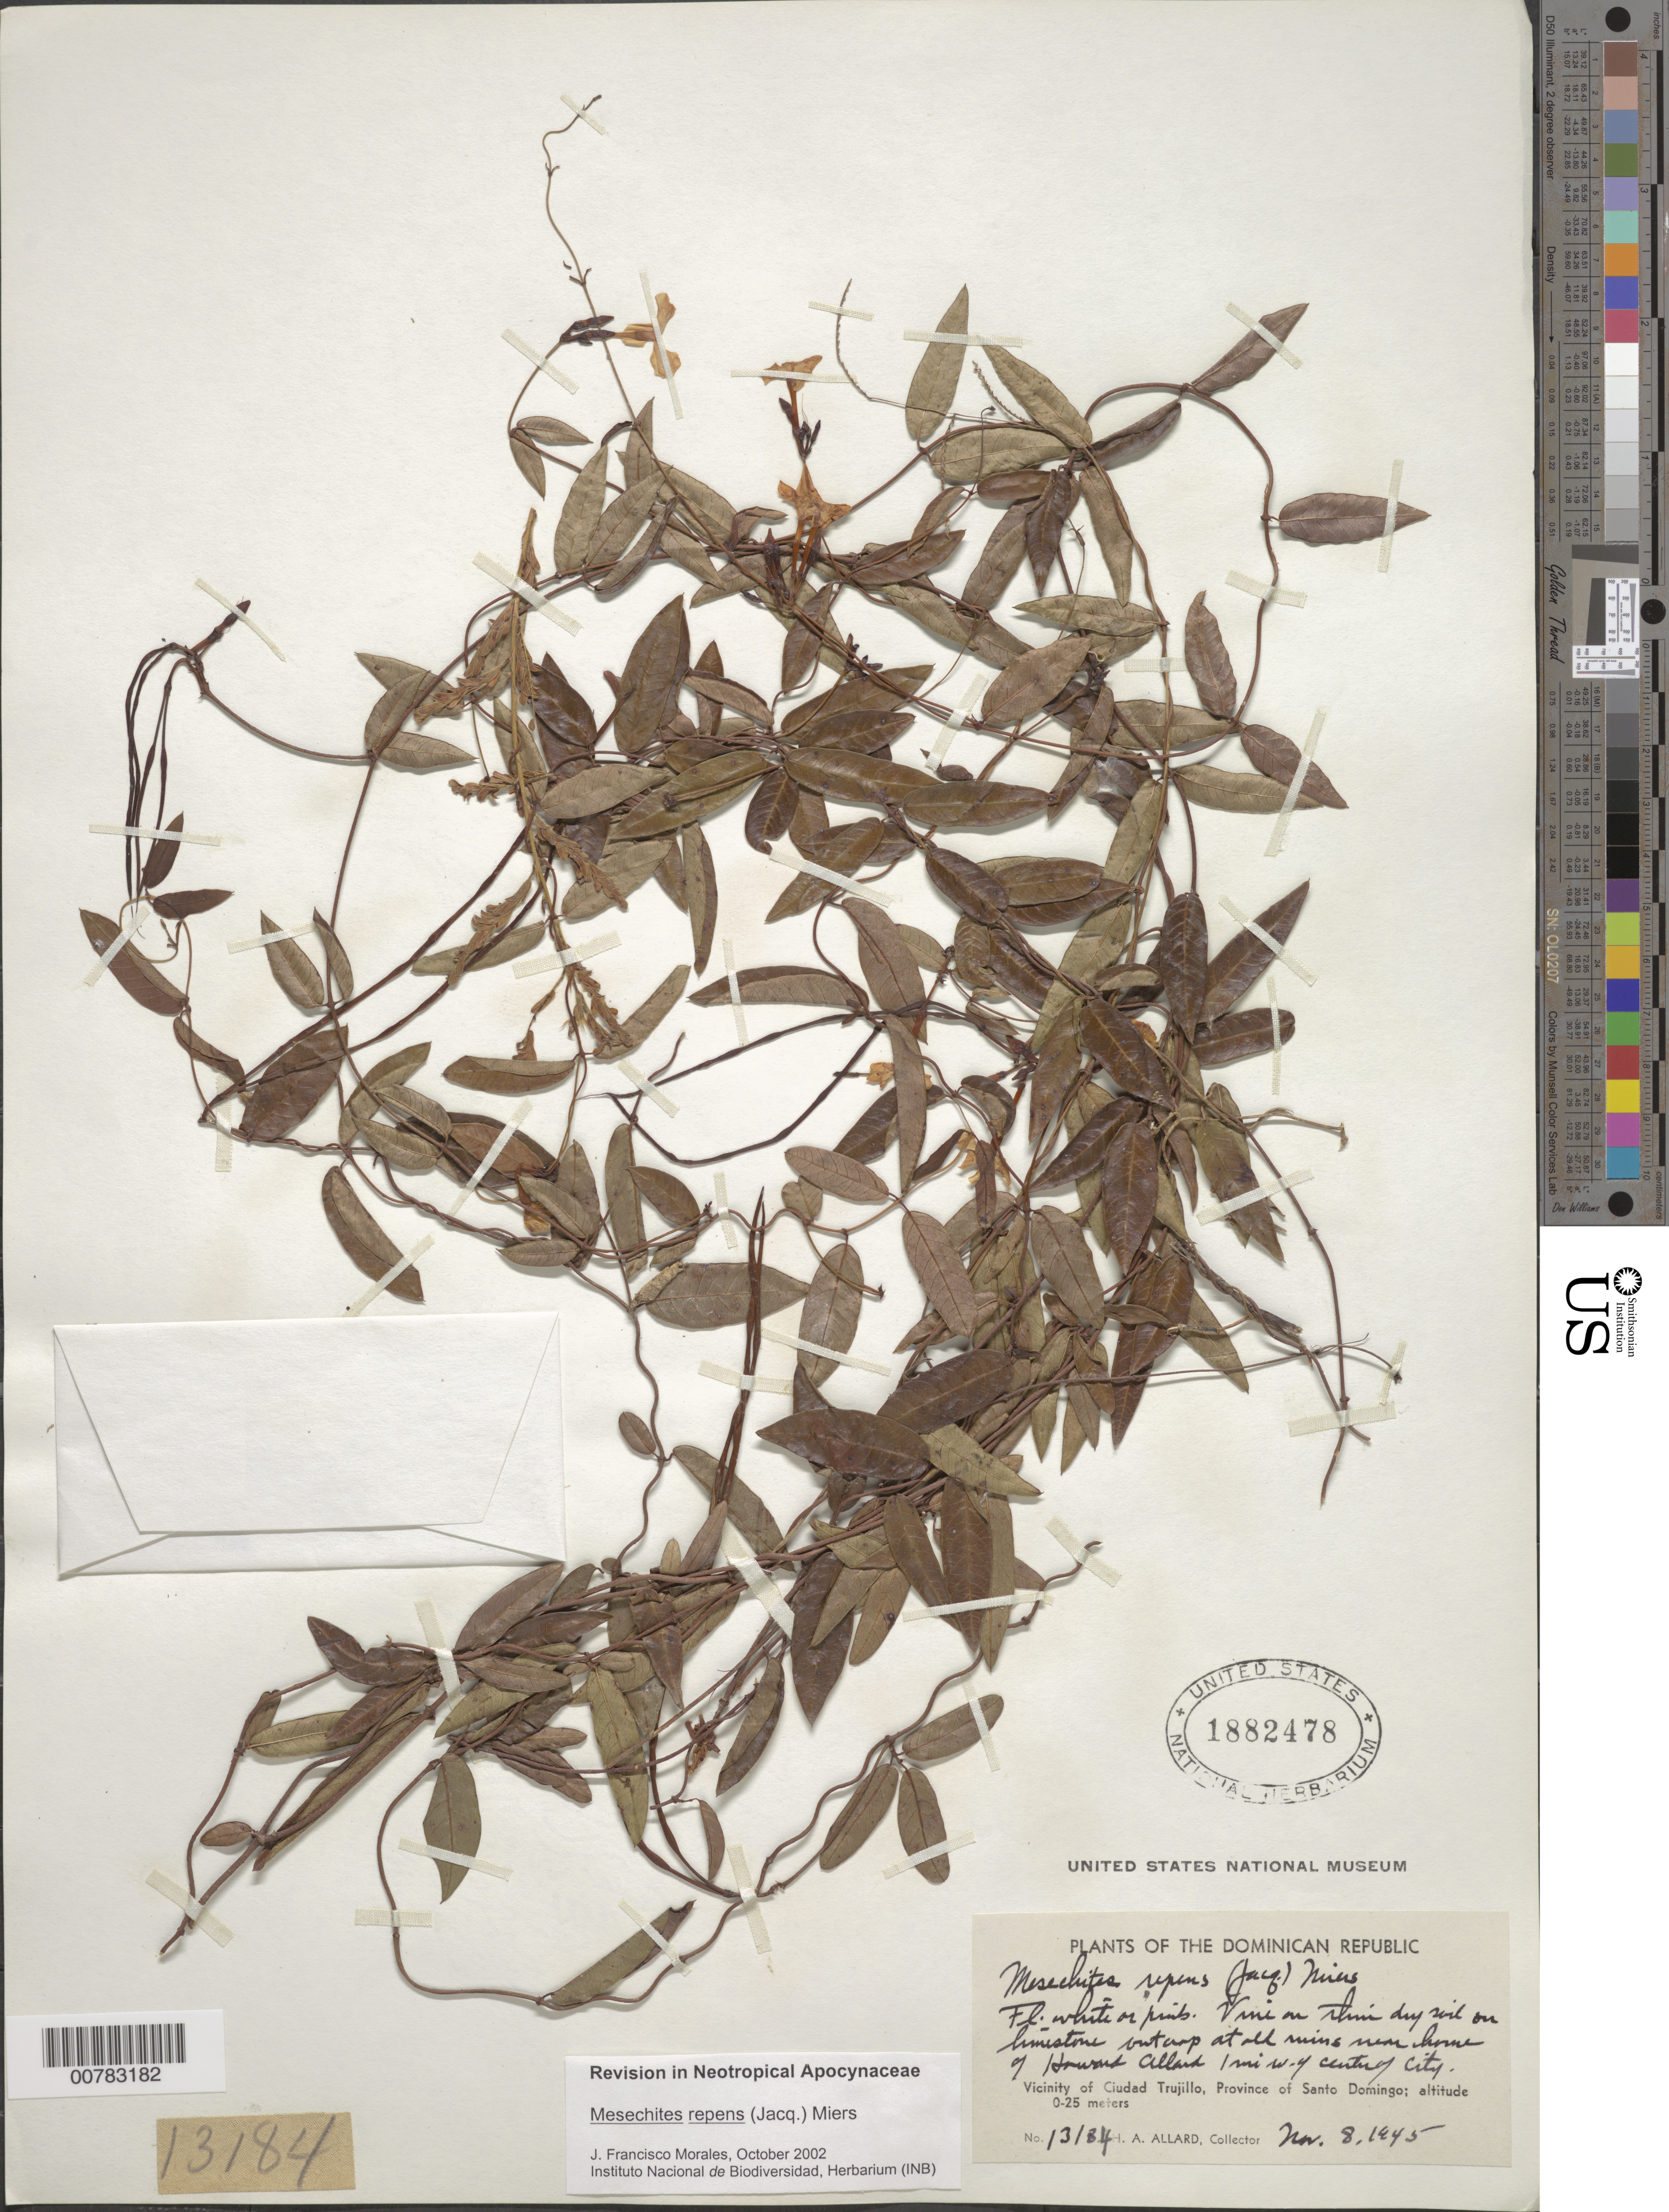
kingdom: Plantae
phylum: Tracheophyta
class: Magnoliopsida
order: Gentianales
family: Apocynaceae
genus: Mesechites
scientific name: Mesechites repens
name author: (Jacq.) Miers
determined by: Morales, J. F.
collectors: H. A. Allard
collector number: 13184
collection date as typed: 02 Nov 1945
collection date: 1945-11-02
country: Dominican Republic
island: Hispaniola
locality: Province of Santo Domingo, ruins near home of Howard Allard, 1 mile west of center of city.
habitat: Thin dry soil on limestone.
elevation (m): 0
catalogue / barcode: US 1882478